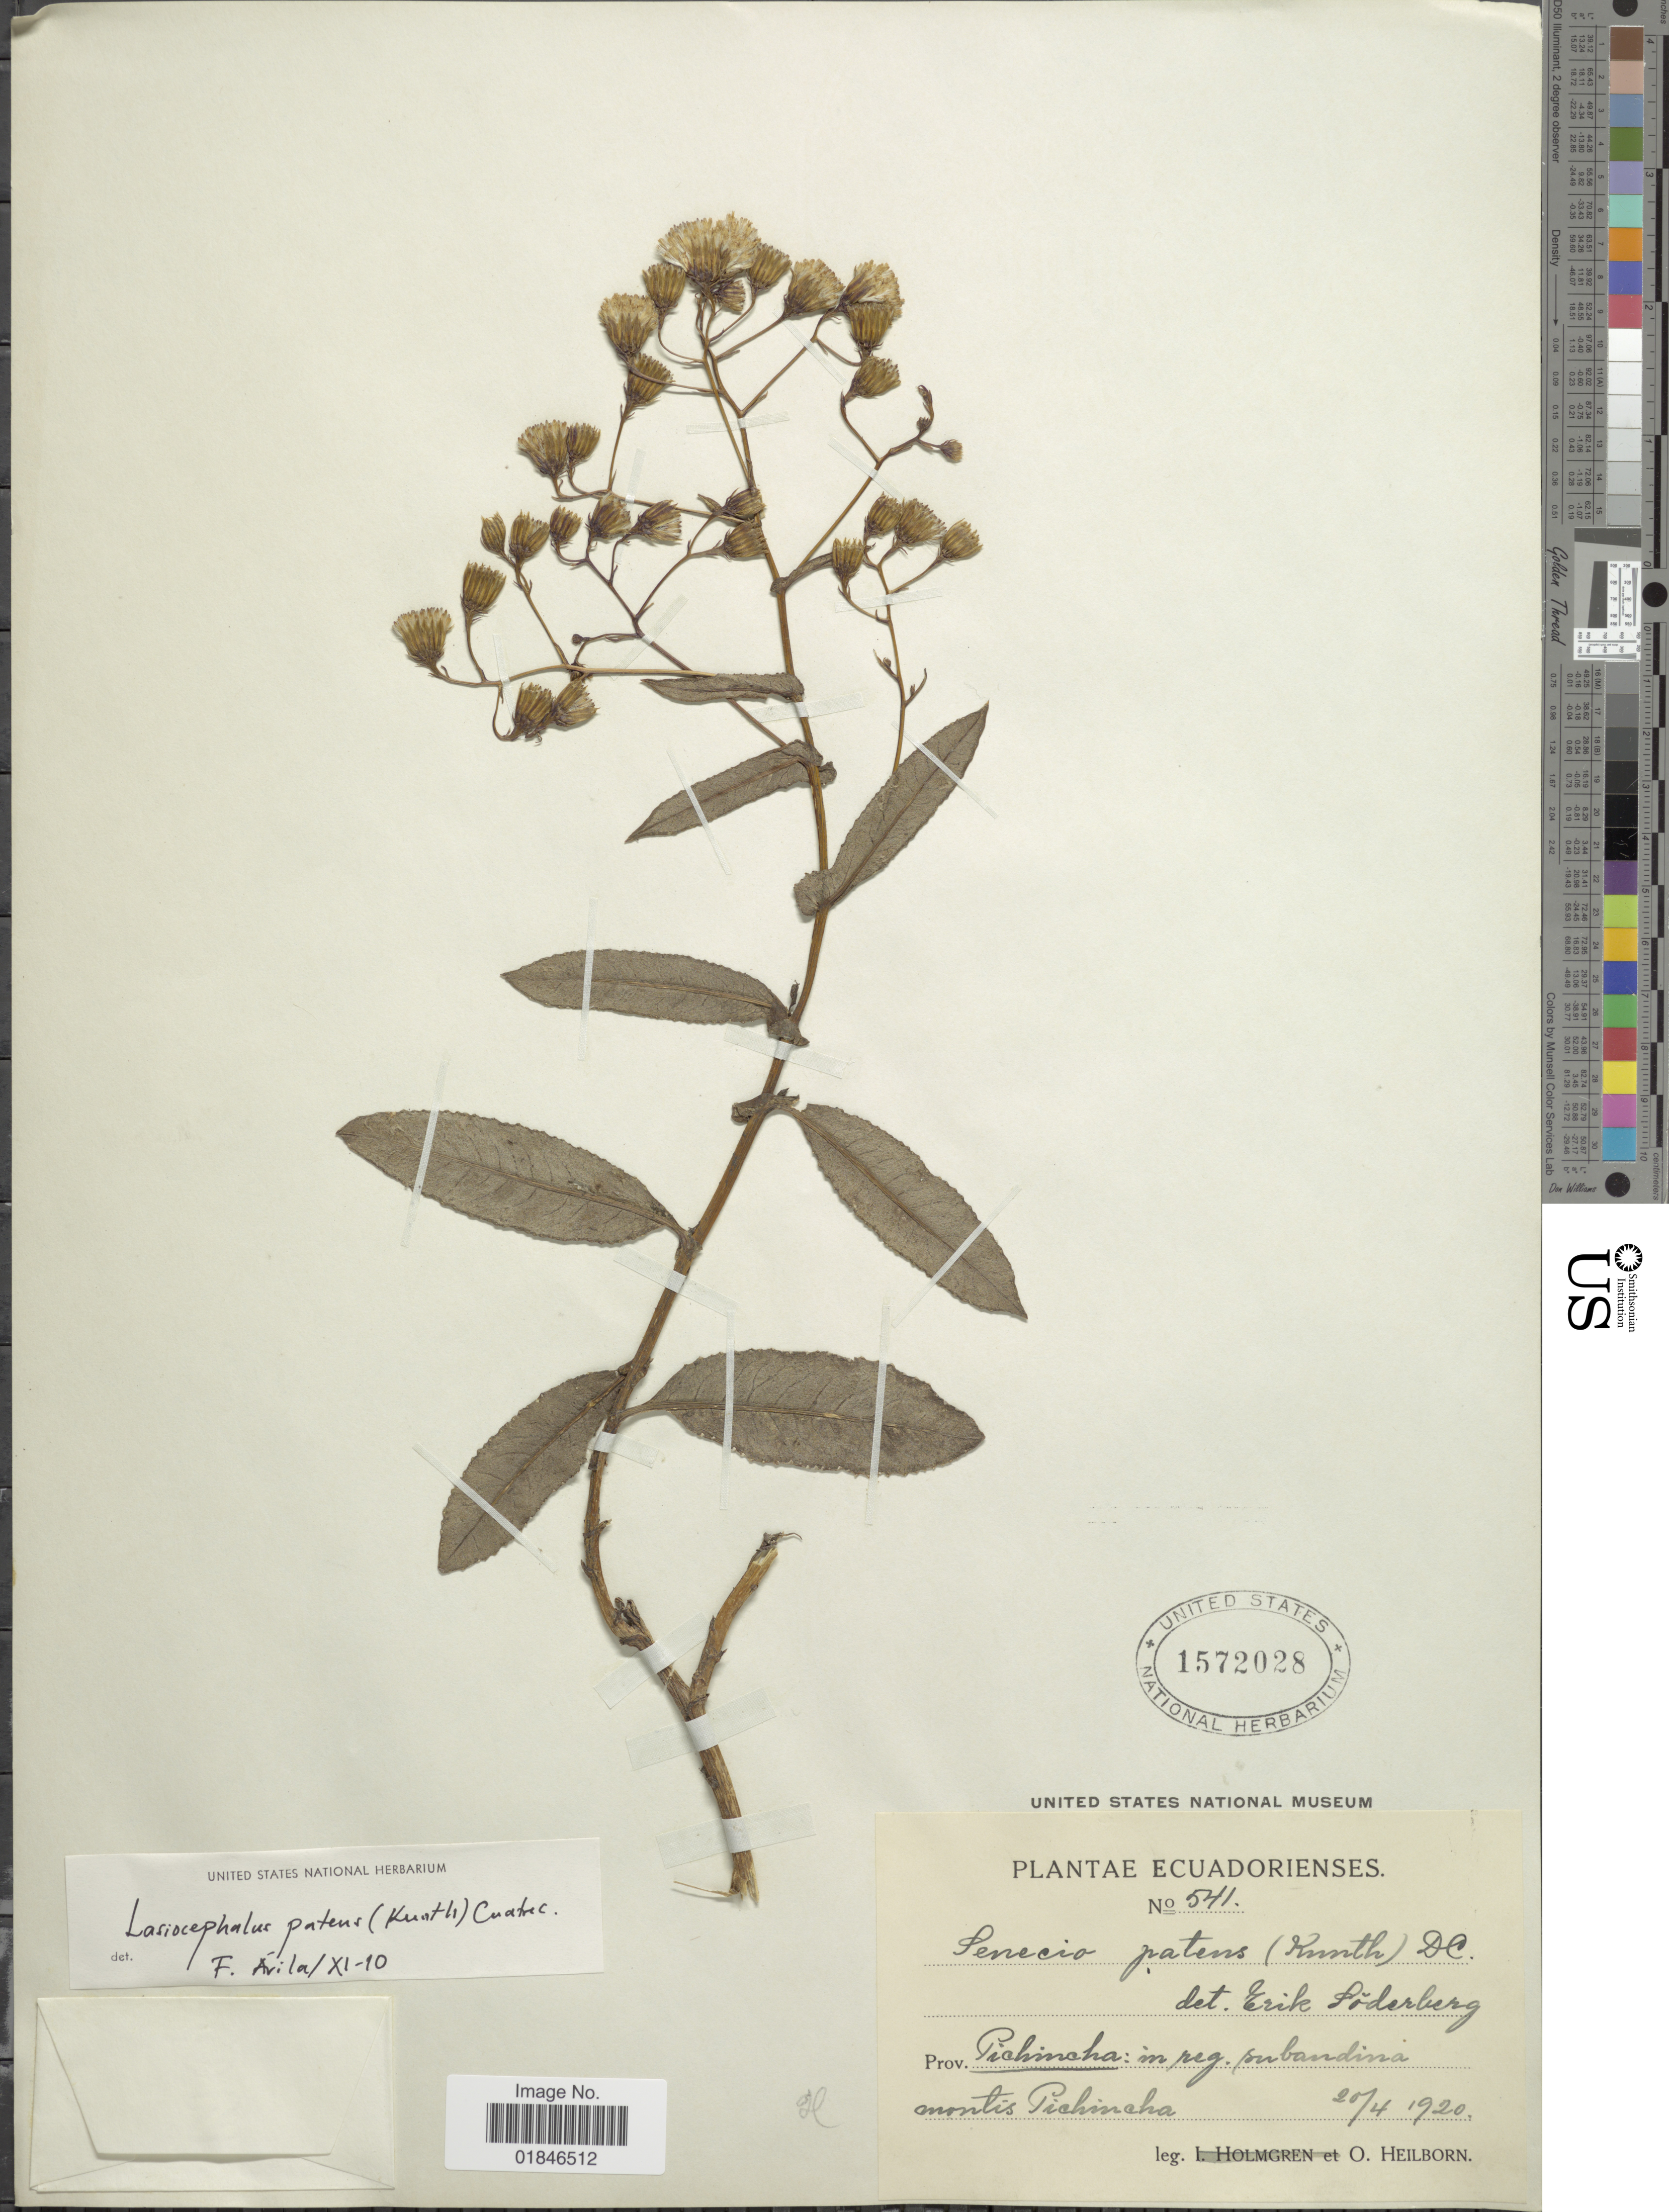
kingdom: Plantae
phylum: Tracheophyta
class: Magnoliopsida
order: Asterales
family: Asteraceae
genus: Senecio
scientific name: Senecio patens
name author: (Kunth) DC.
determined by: Salomon, Luciana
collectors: O. Heilbron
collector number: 541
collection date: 1920-04-20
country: Ecuador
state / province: Pichincha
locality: Prov. Pichincha: in reg. subandina montis Pichincha.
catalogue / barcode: US 1572028